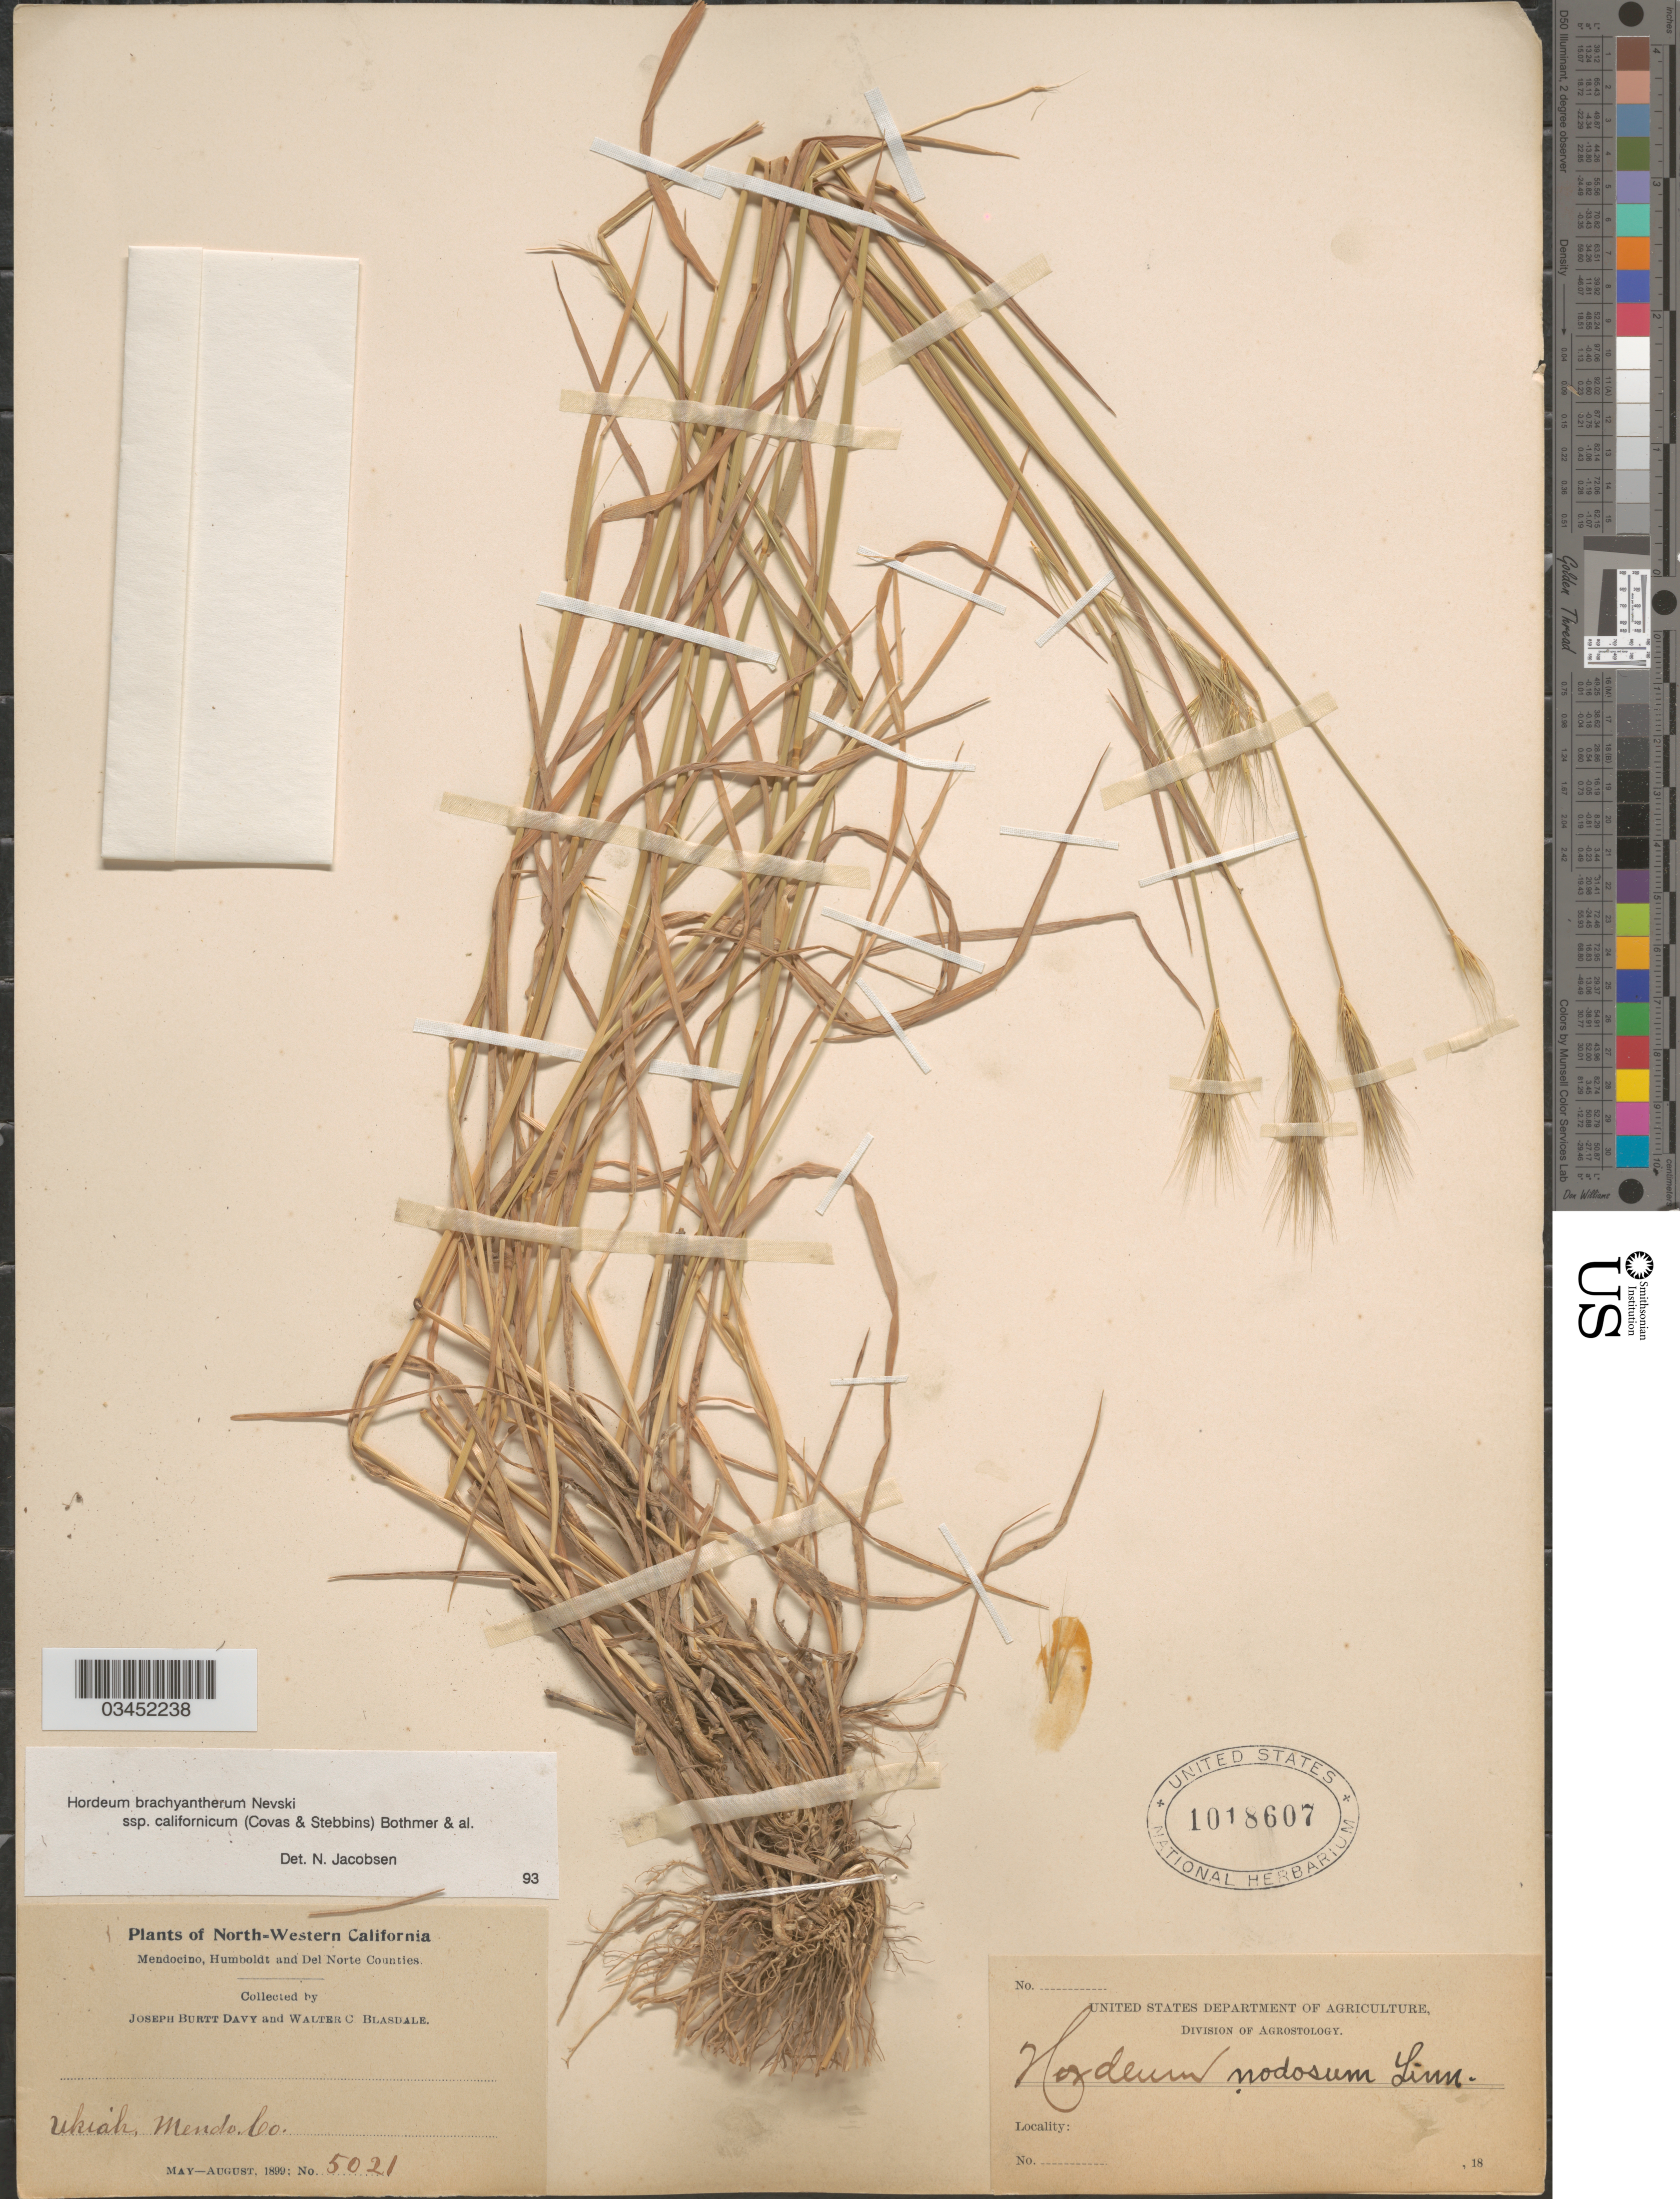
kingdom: Plantae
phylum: Tracheophyta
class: Liliopsida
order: Poales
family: Poaceae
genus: Hordeum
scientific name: Hordeum brachyantherum subsp. californicum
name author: (Covas & Stebbins) Bothmer et al.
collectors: J. Burtt Davy & W. Blasdale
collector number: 5021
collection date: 1899-05/1899-08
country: United States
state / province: California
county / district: Mendocino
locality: North-Western California. Ukiah, Mendo. Co.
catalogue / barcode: US 1018607